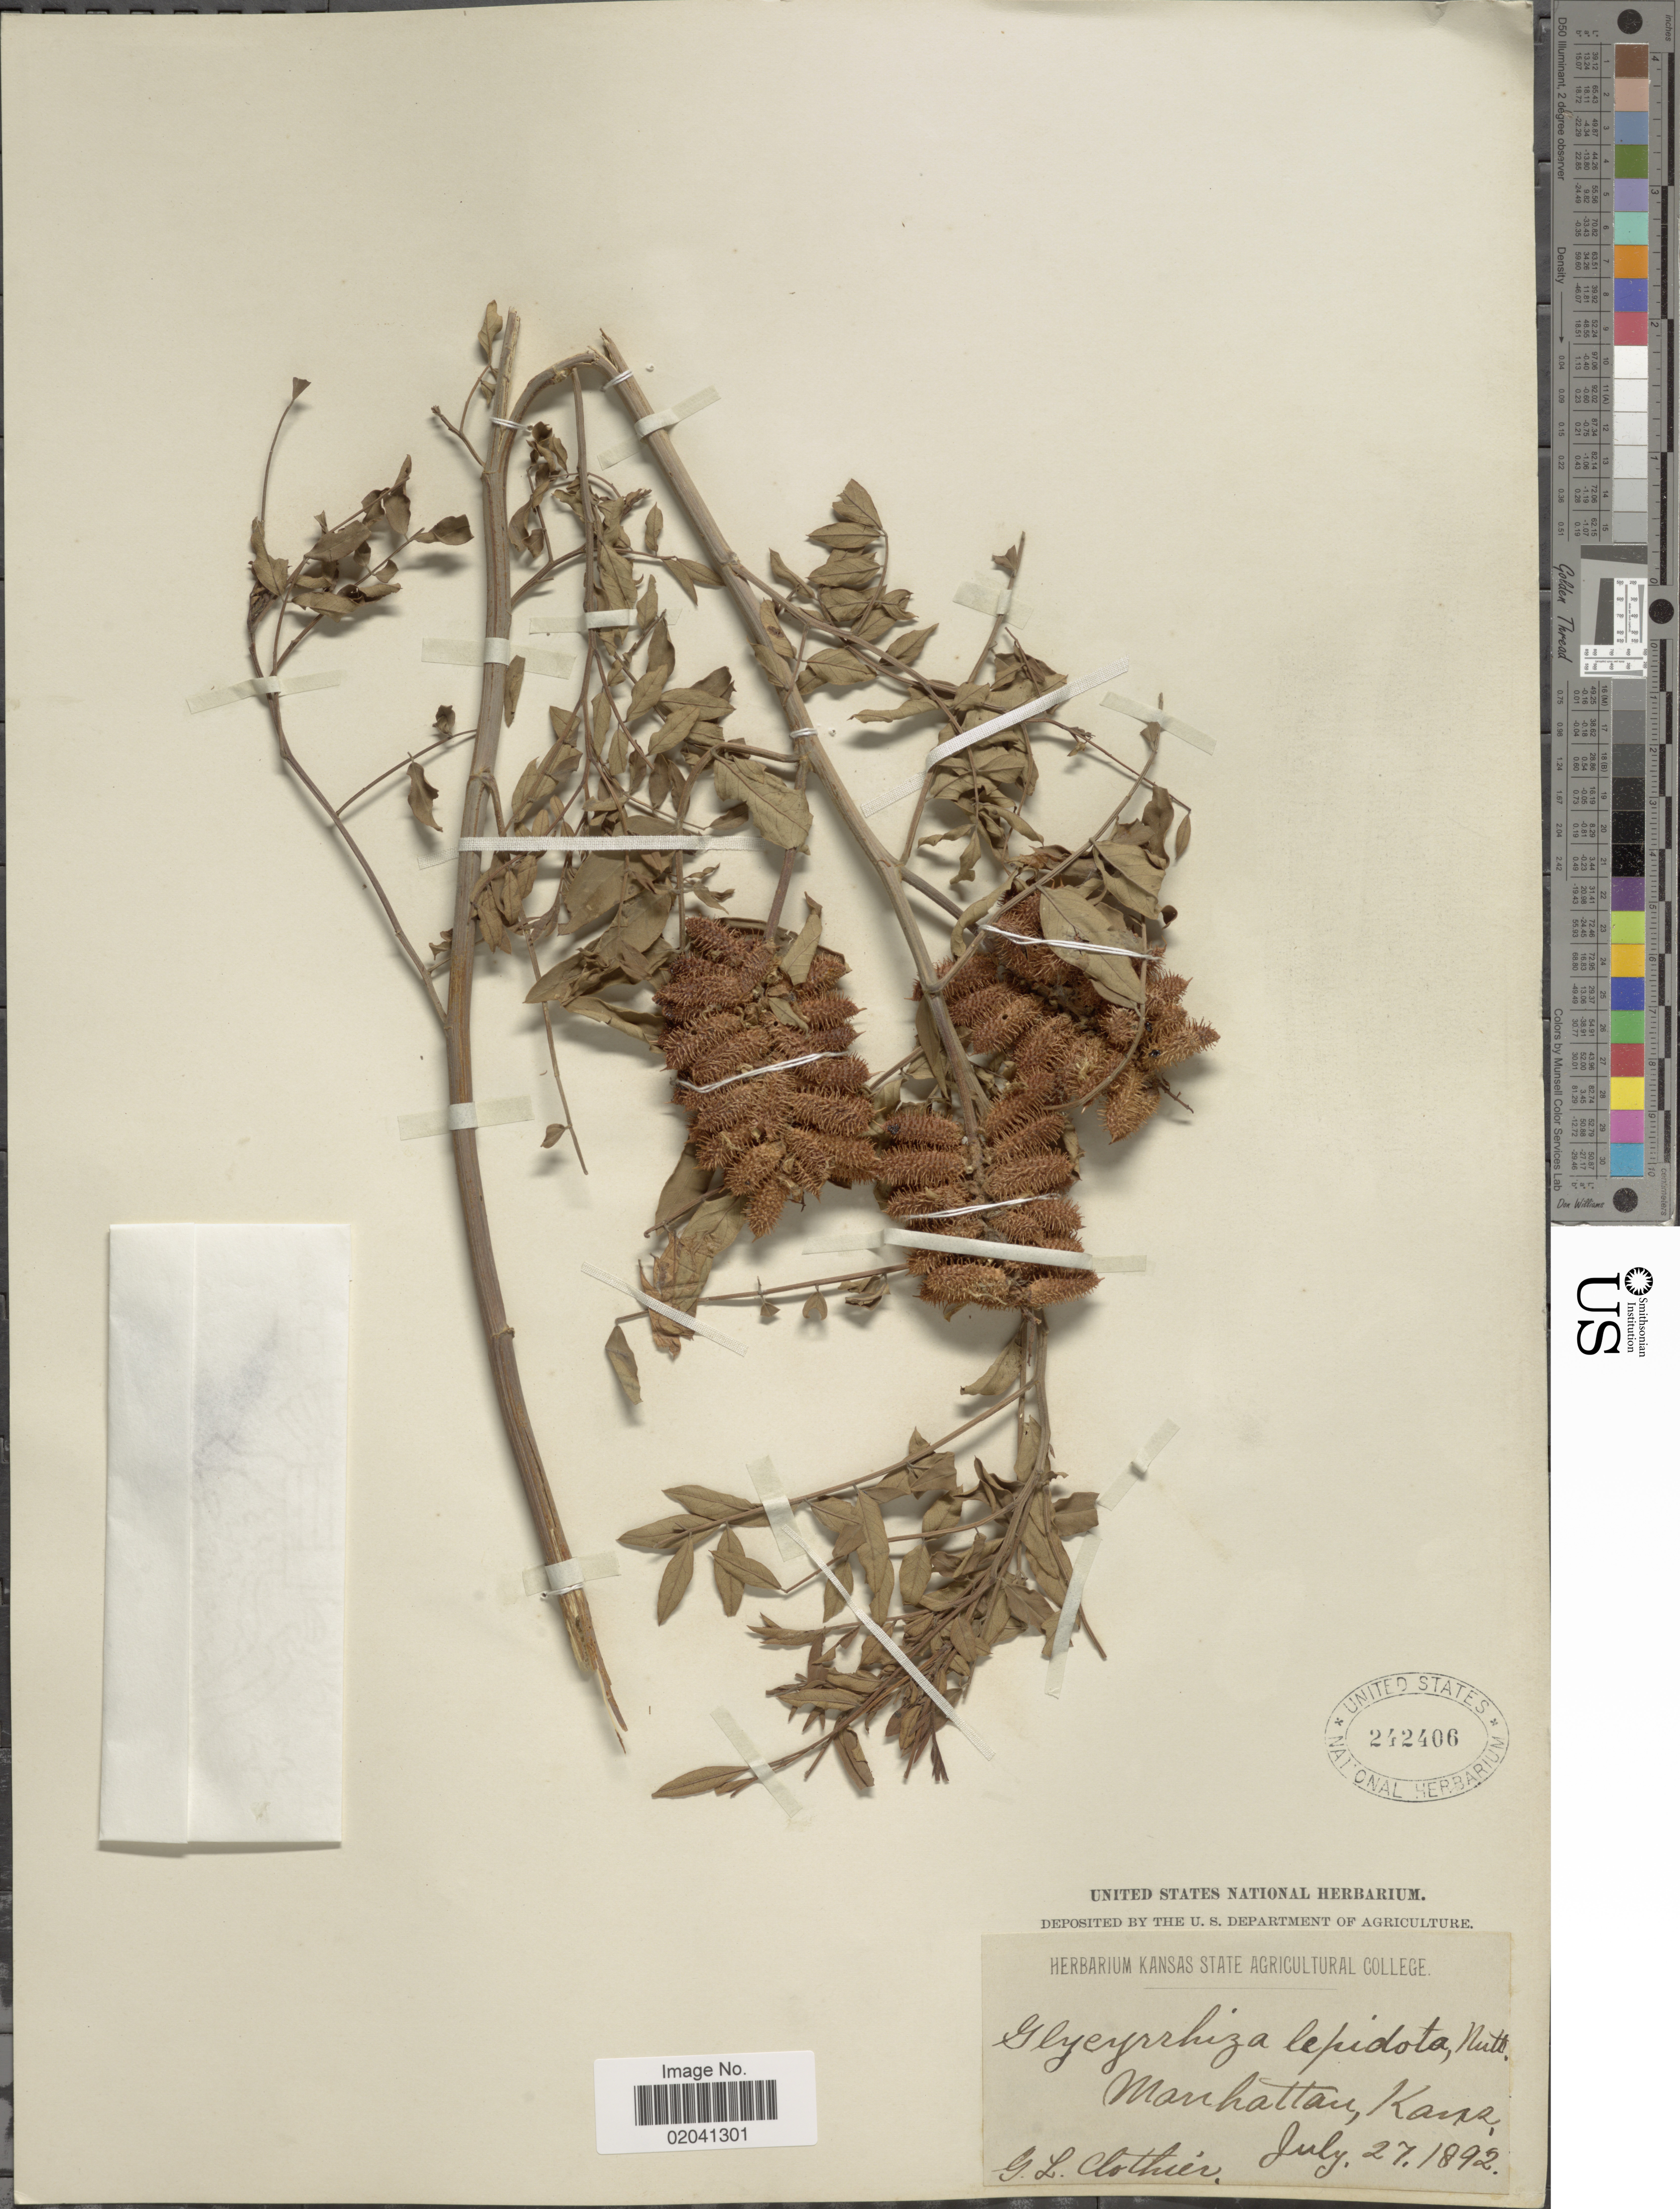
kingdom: Plantae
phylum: Tracheophyta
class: Magnoliopsida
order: Fabales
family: Fabaceae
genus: Glycyrrhiza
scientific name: Glycyrrhiza lepidota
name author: Pursh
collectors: G. Clothier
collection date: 1892-07-27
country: United States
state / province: Kansas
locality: Manhattan, Kans.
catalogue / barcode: US 242406